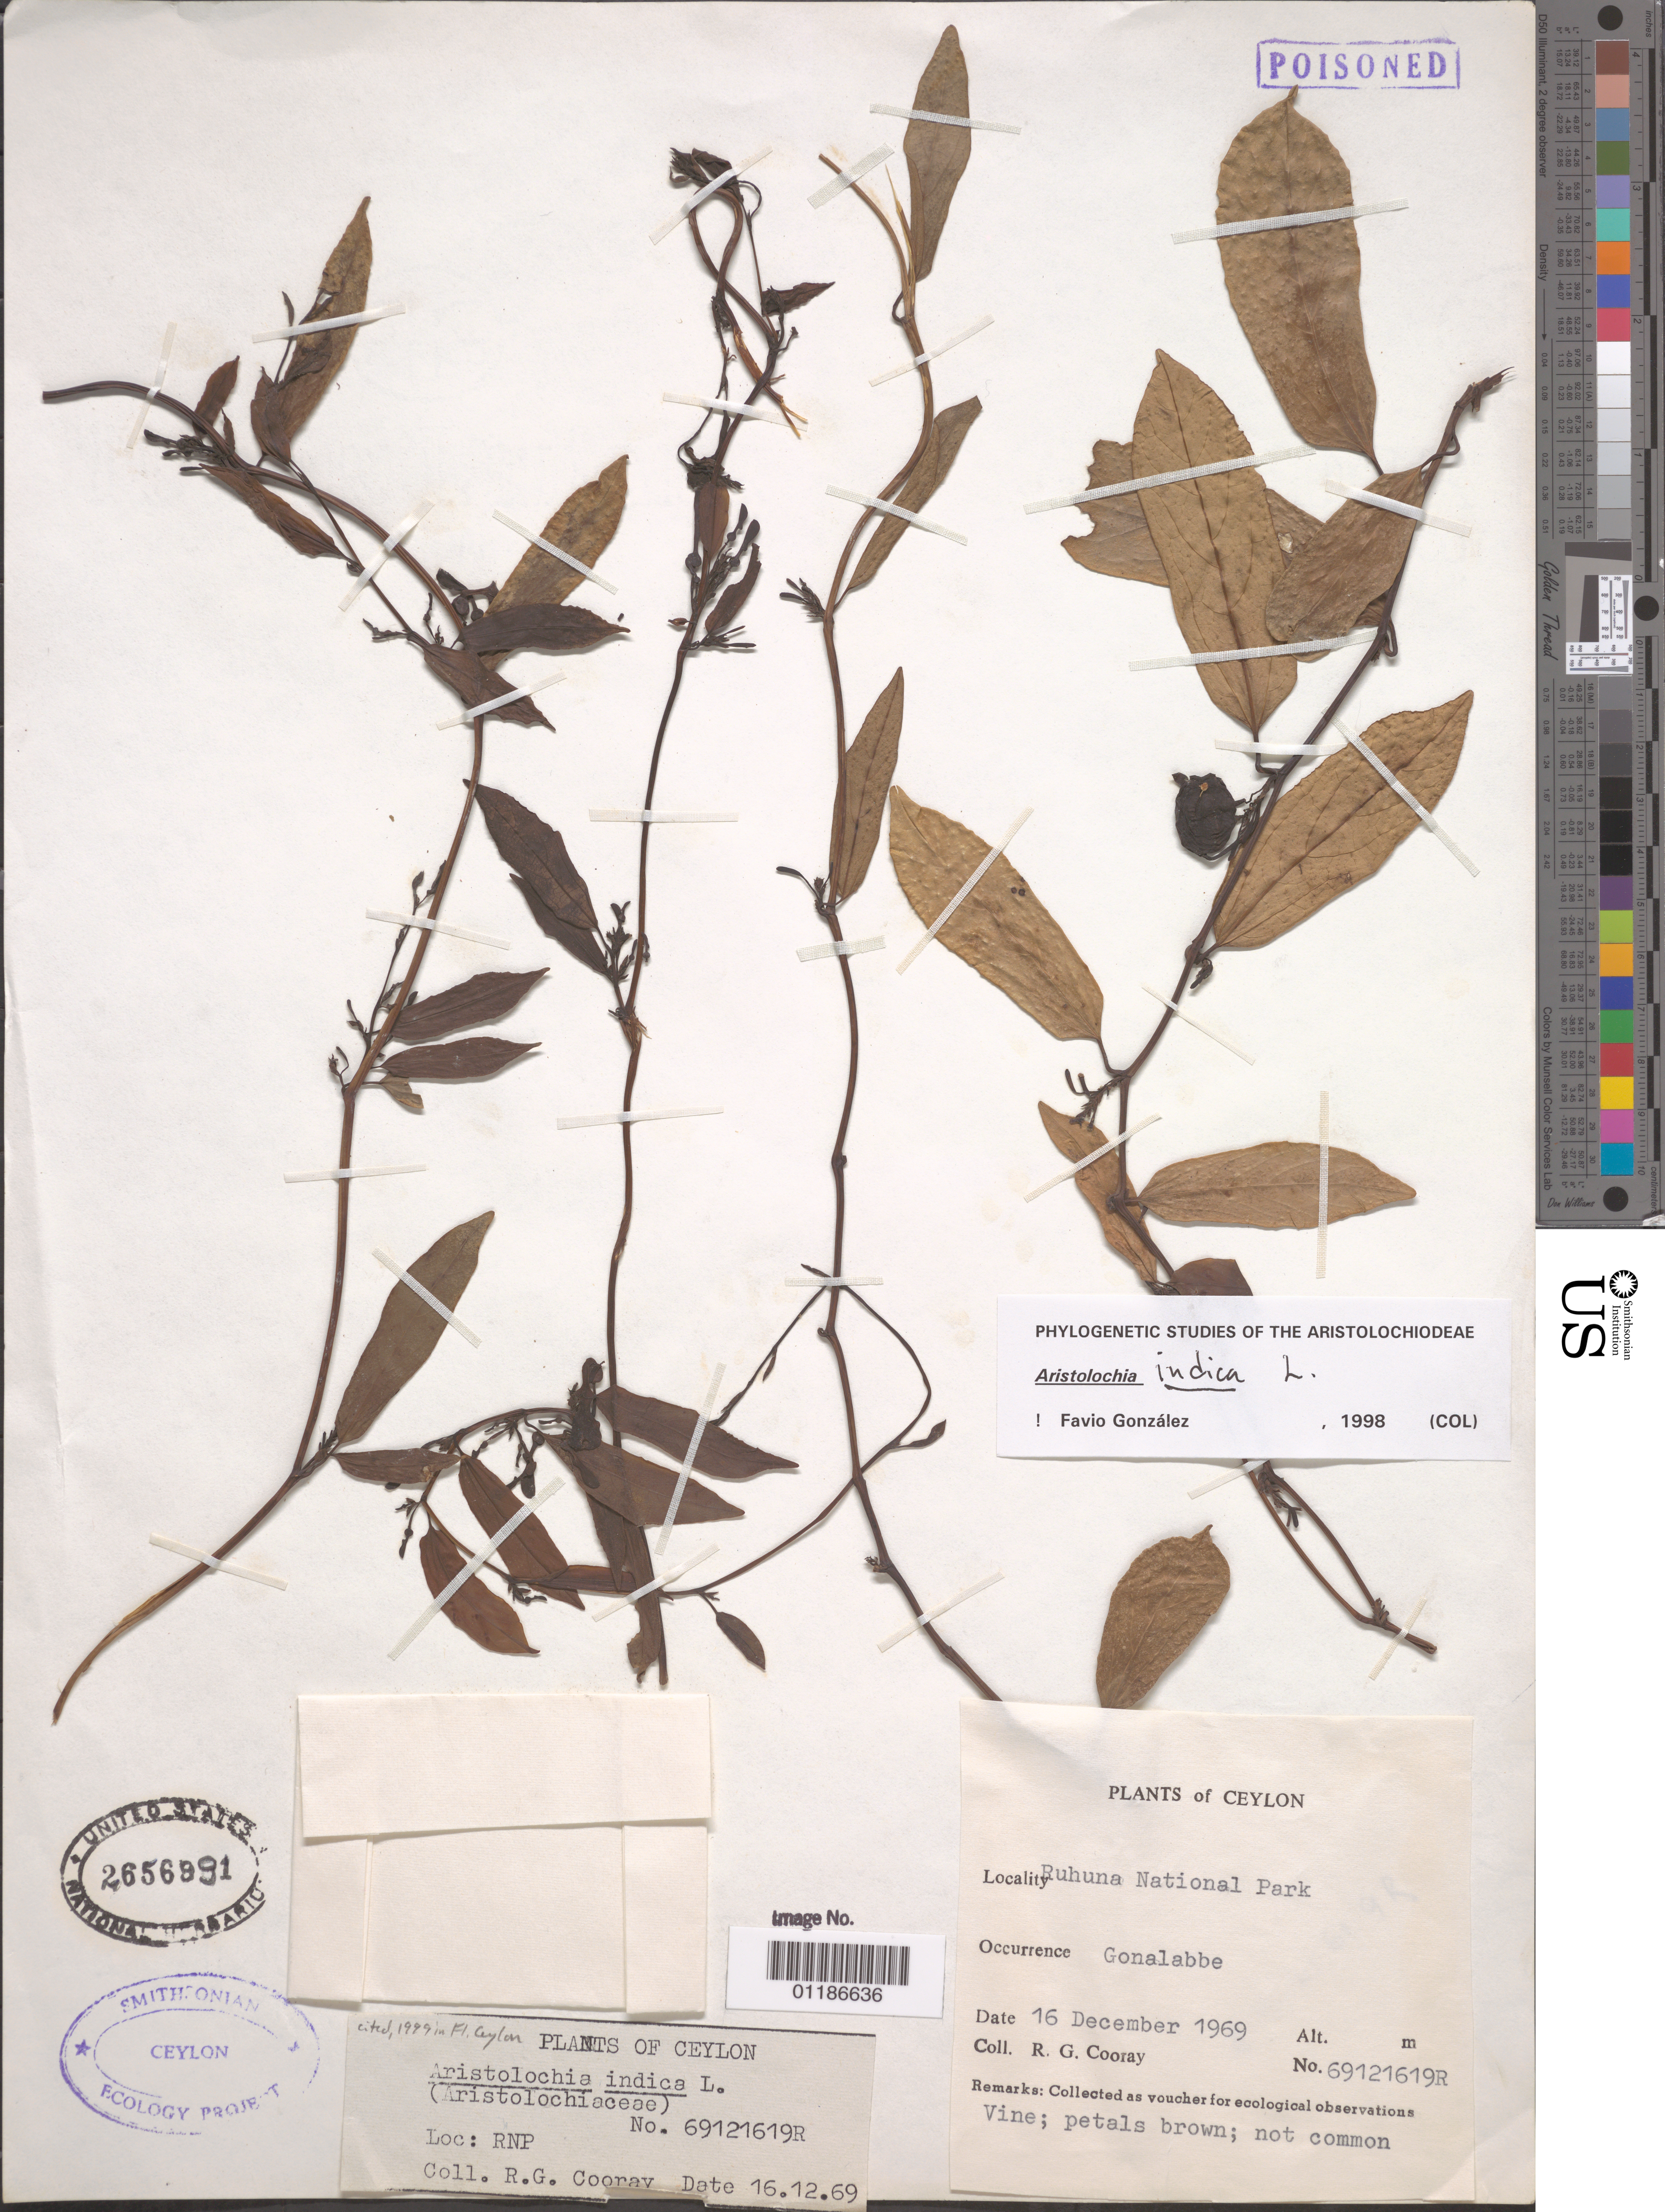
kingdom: Plantae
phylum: Tracheophyta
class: Magnoliopsida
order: Piperales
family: Aristolochiaceae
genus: Aristolochia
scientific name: Aristolochia indica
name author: L.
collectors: R. Cooray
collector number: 69121619R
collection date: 1969-12-16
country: Sri Lanka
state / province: Southern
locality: Ruhuna National Park, Gonalabbe.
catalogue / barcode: US 2656991